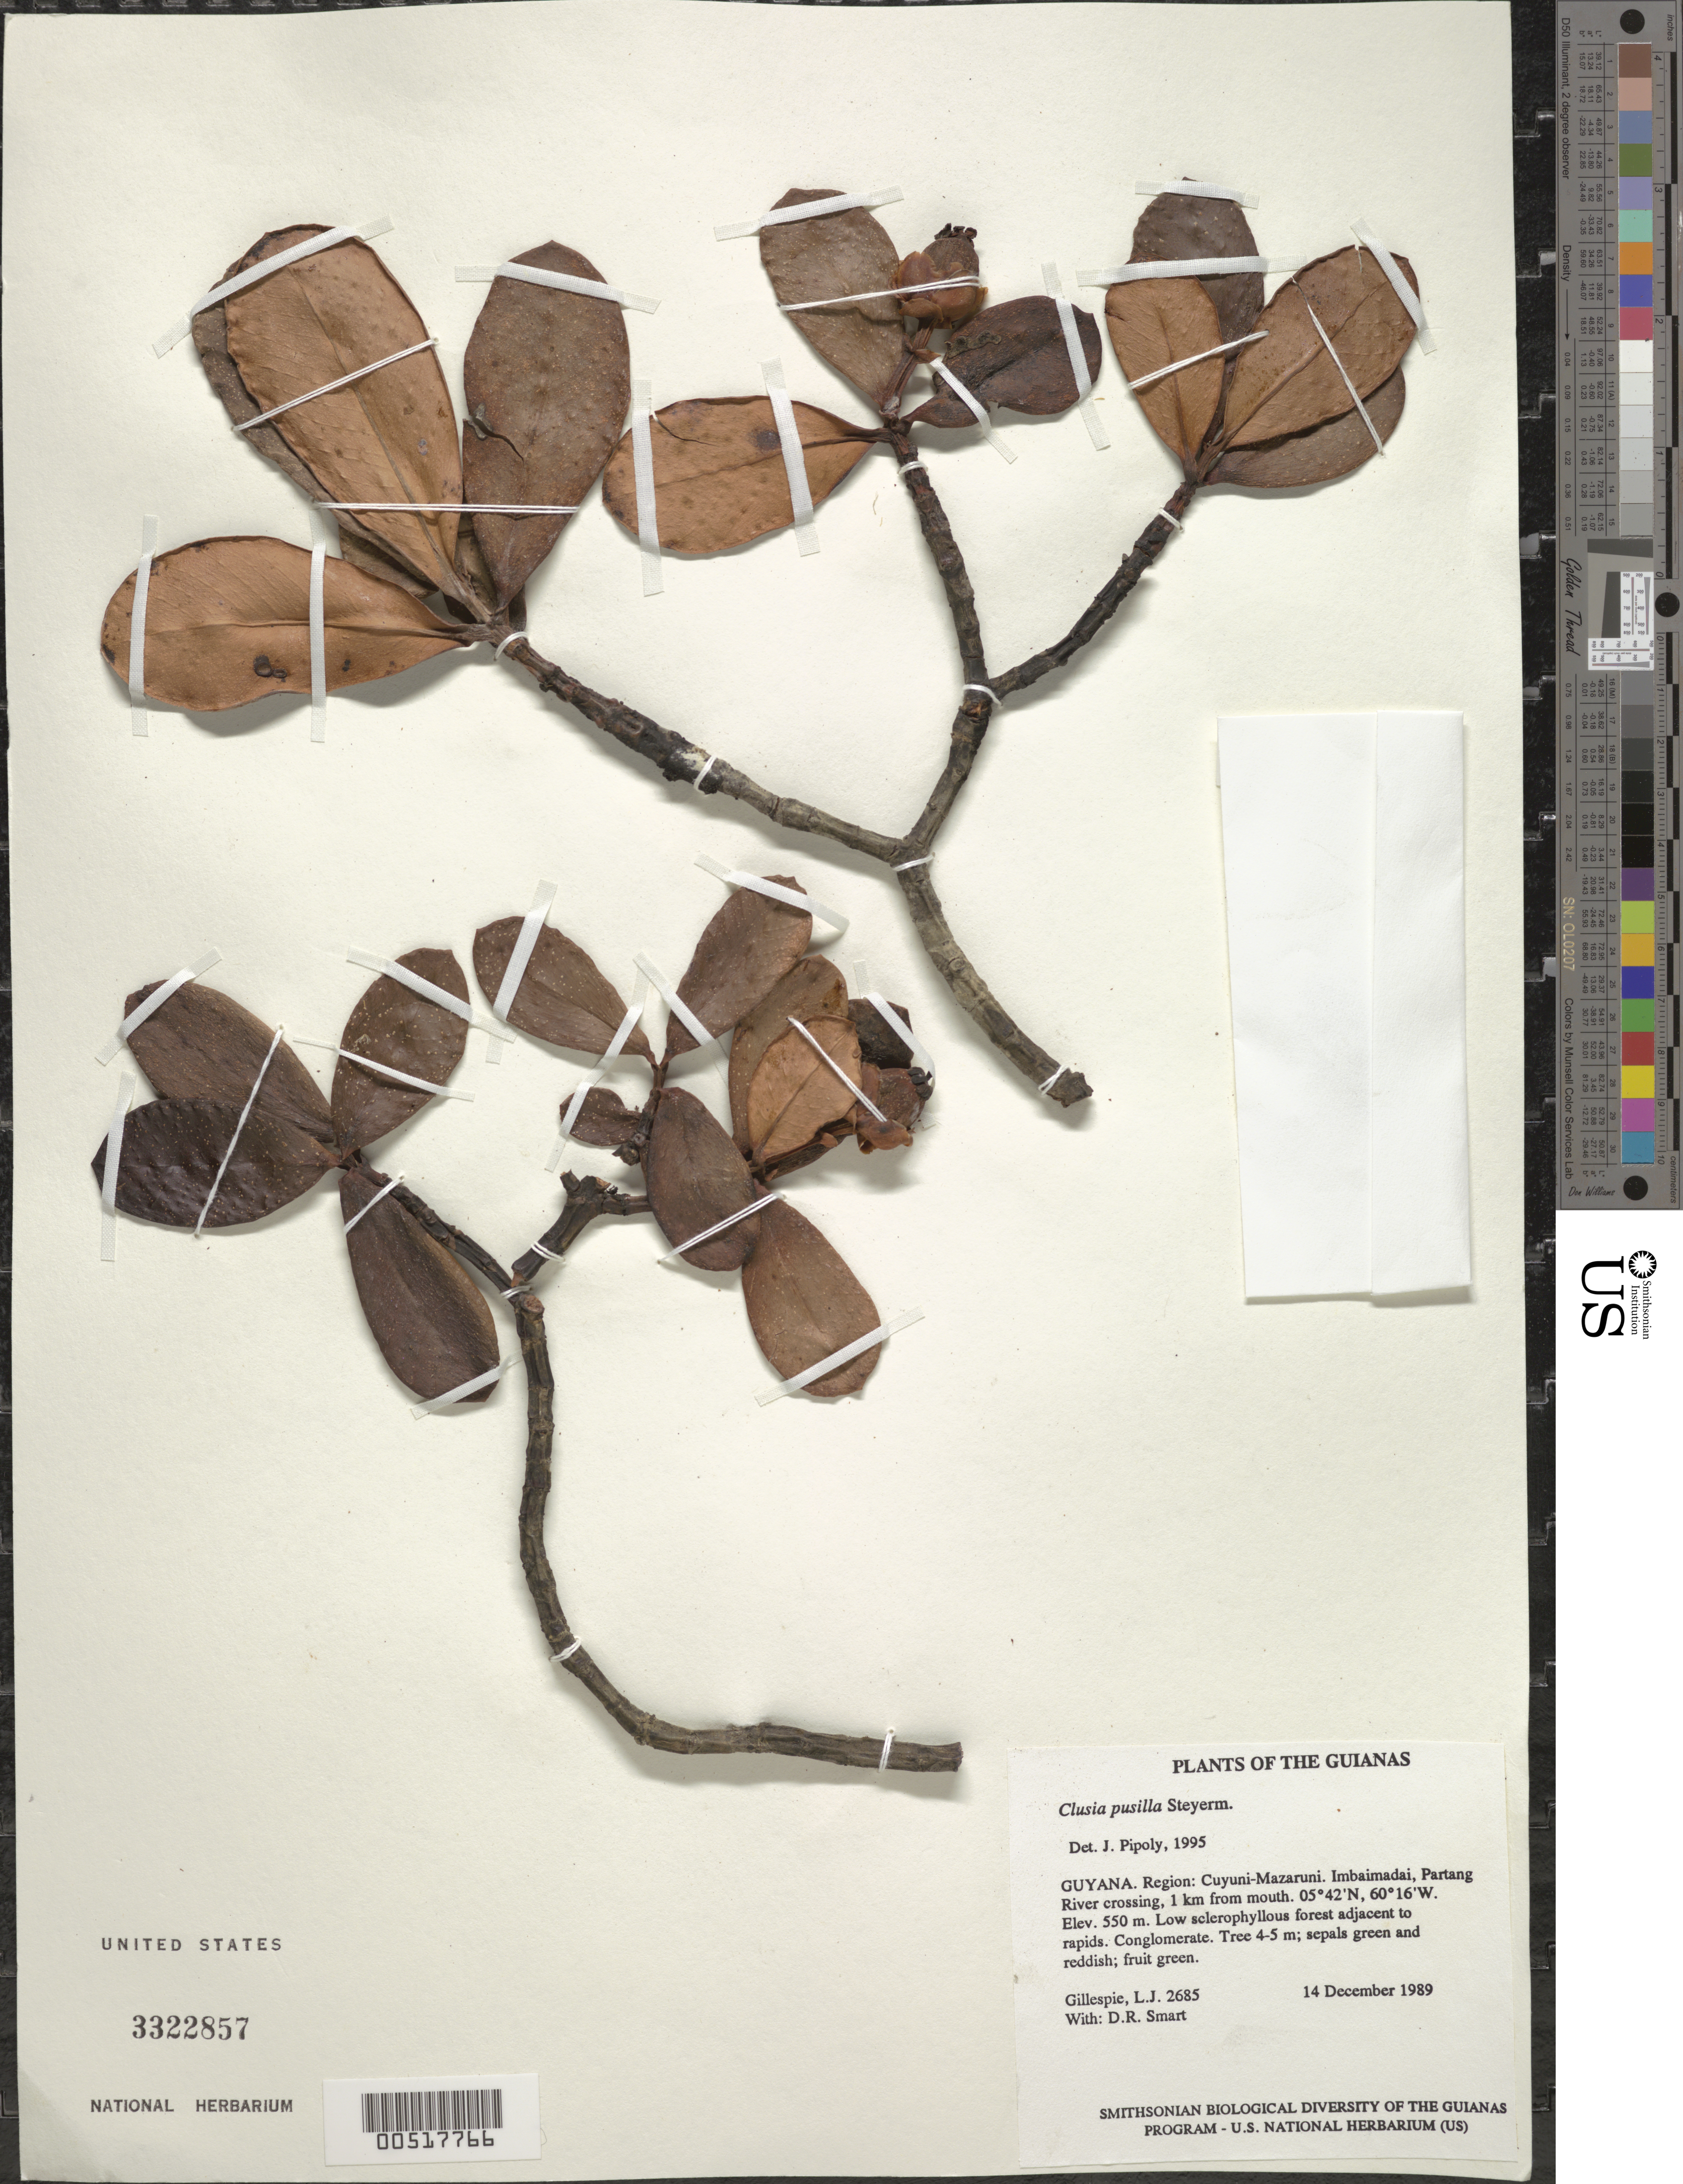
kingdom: Plantae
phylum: Tracheophyta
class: Magnoliopsida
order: Malpighiales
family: Clusiaceae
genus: Clusia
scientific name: Clusia pusilla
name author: Steyerm.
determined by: Pipoly, J. J., III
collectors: L. J. Gillespie & D. R. Smart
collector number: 2685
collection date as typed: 14 December 1989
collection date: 1989-12-14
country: Guyana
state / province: Cuyuni-Mazaruni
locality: Imbaimadai, Partang River crossing, 1 km from mouth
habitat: Low sclerophyllous forest adjacent to rapids. Conglomerate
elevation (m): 550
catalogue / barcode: US 3322857